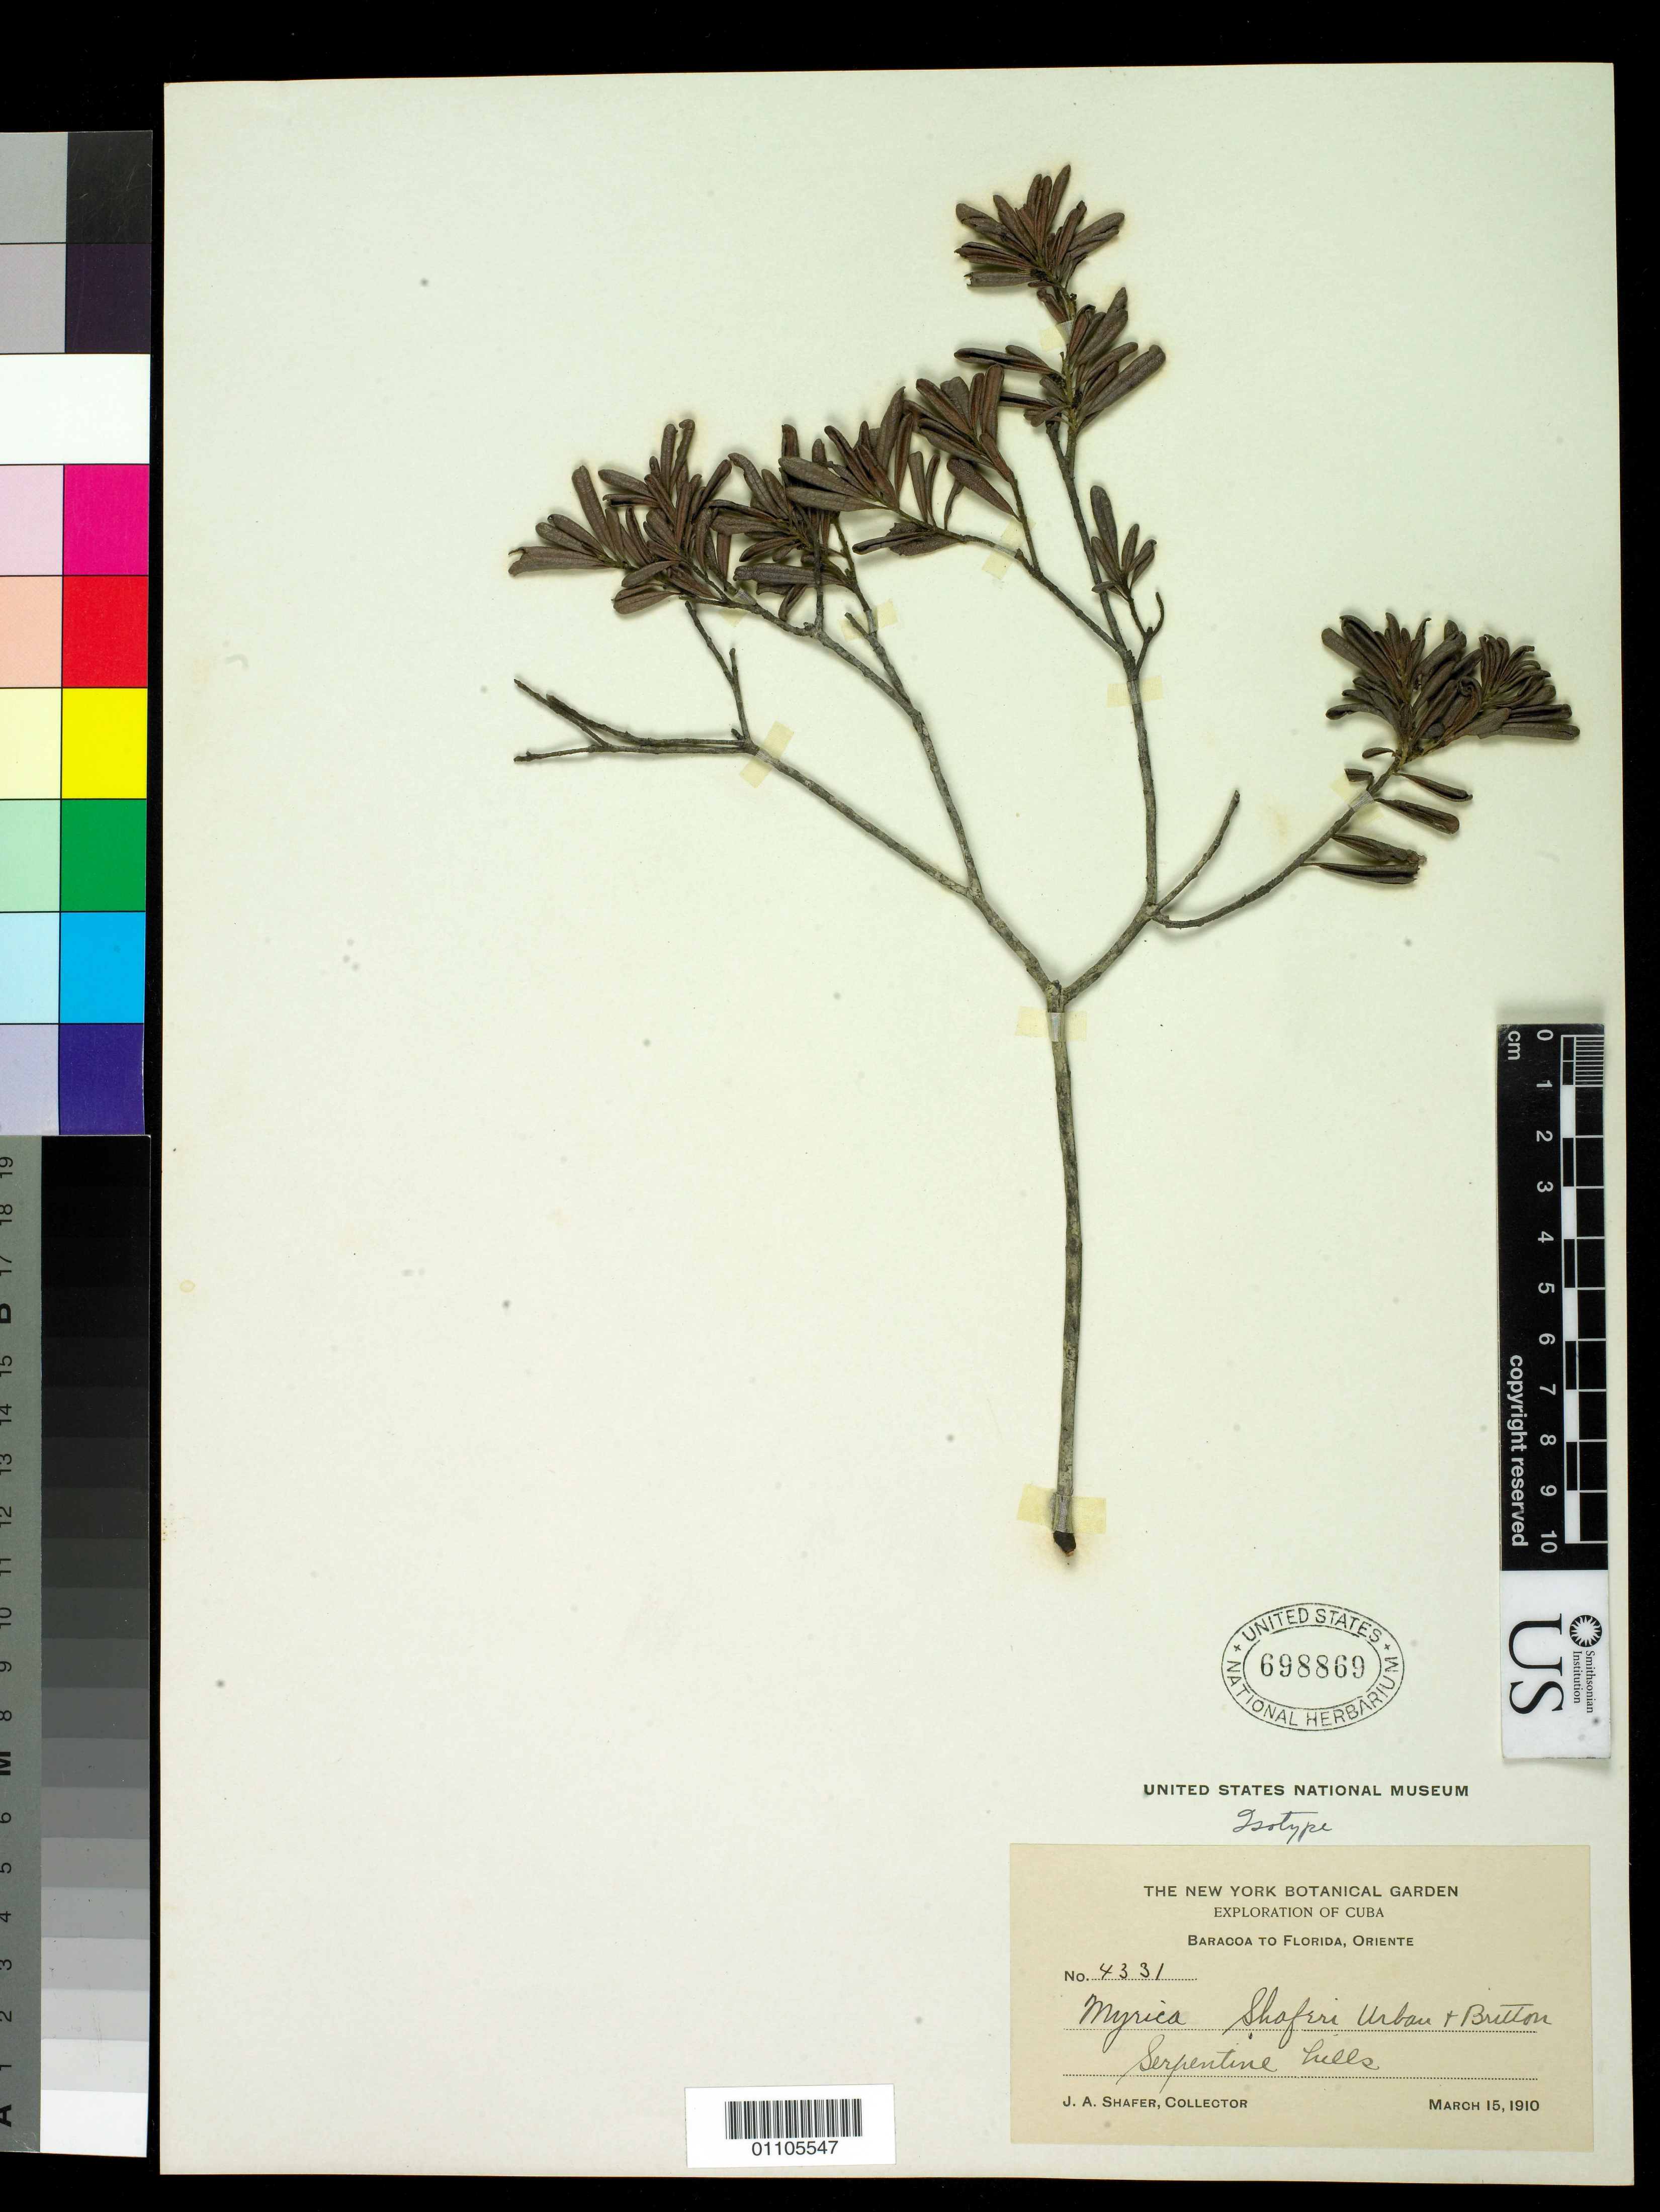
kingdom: Plantae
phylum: Tracheophyta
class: Magnoliopsida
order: Fagales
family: Myricaceae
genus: Myrica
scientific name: Myrica shaferi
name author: Urb. & Britton in Urb.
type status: Isotype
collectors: J. A. Shafer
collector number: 4331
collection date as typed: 15 Mar 1910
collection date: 1910-03-15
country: Cuba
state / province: Oriente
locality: Baracoa to Florida, Oriente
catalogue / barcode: US 698869